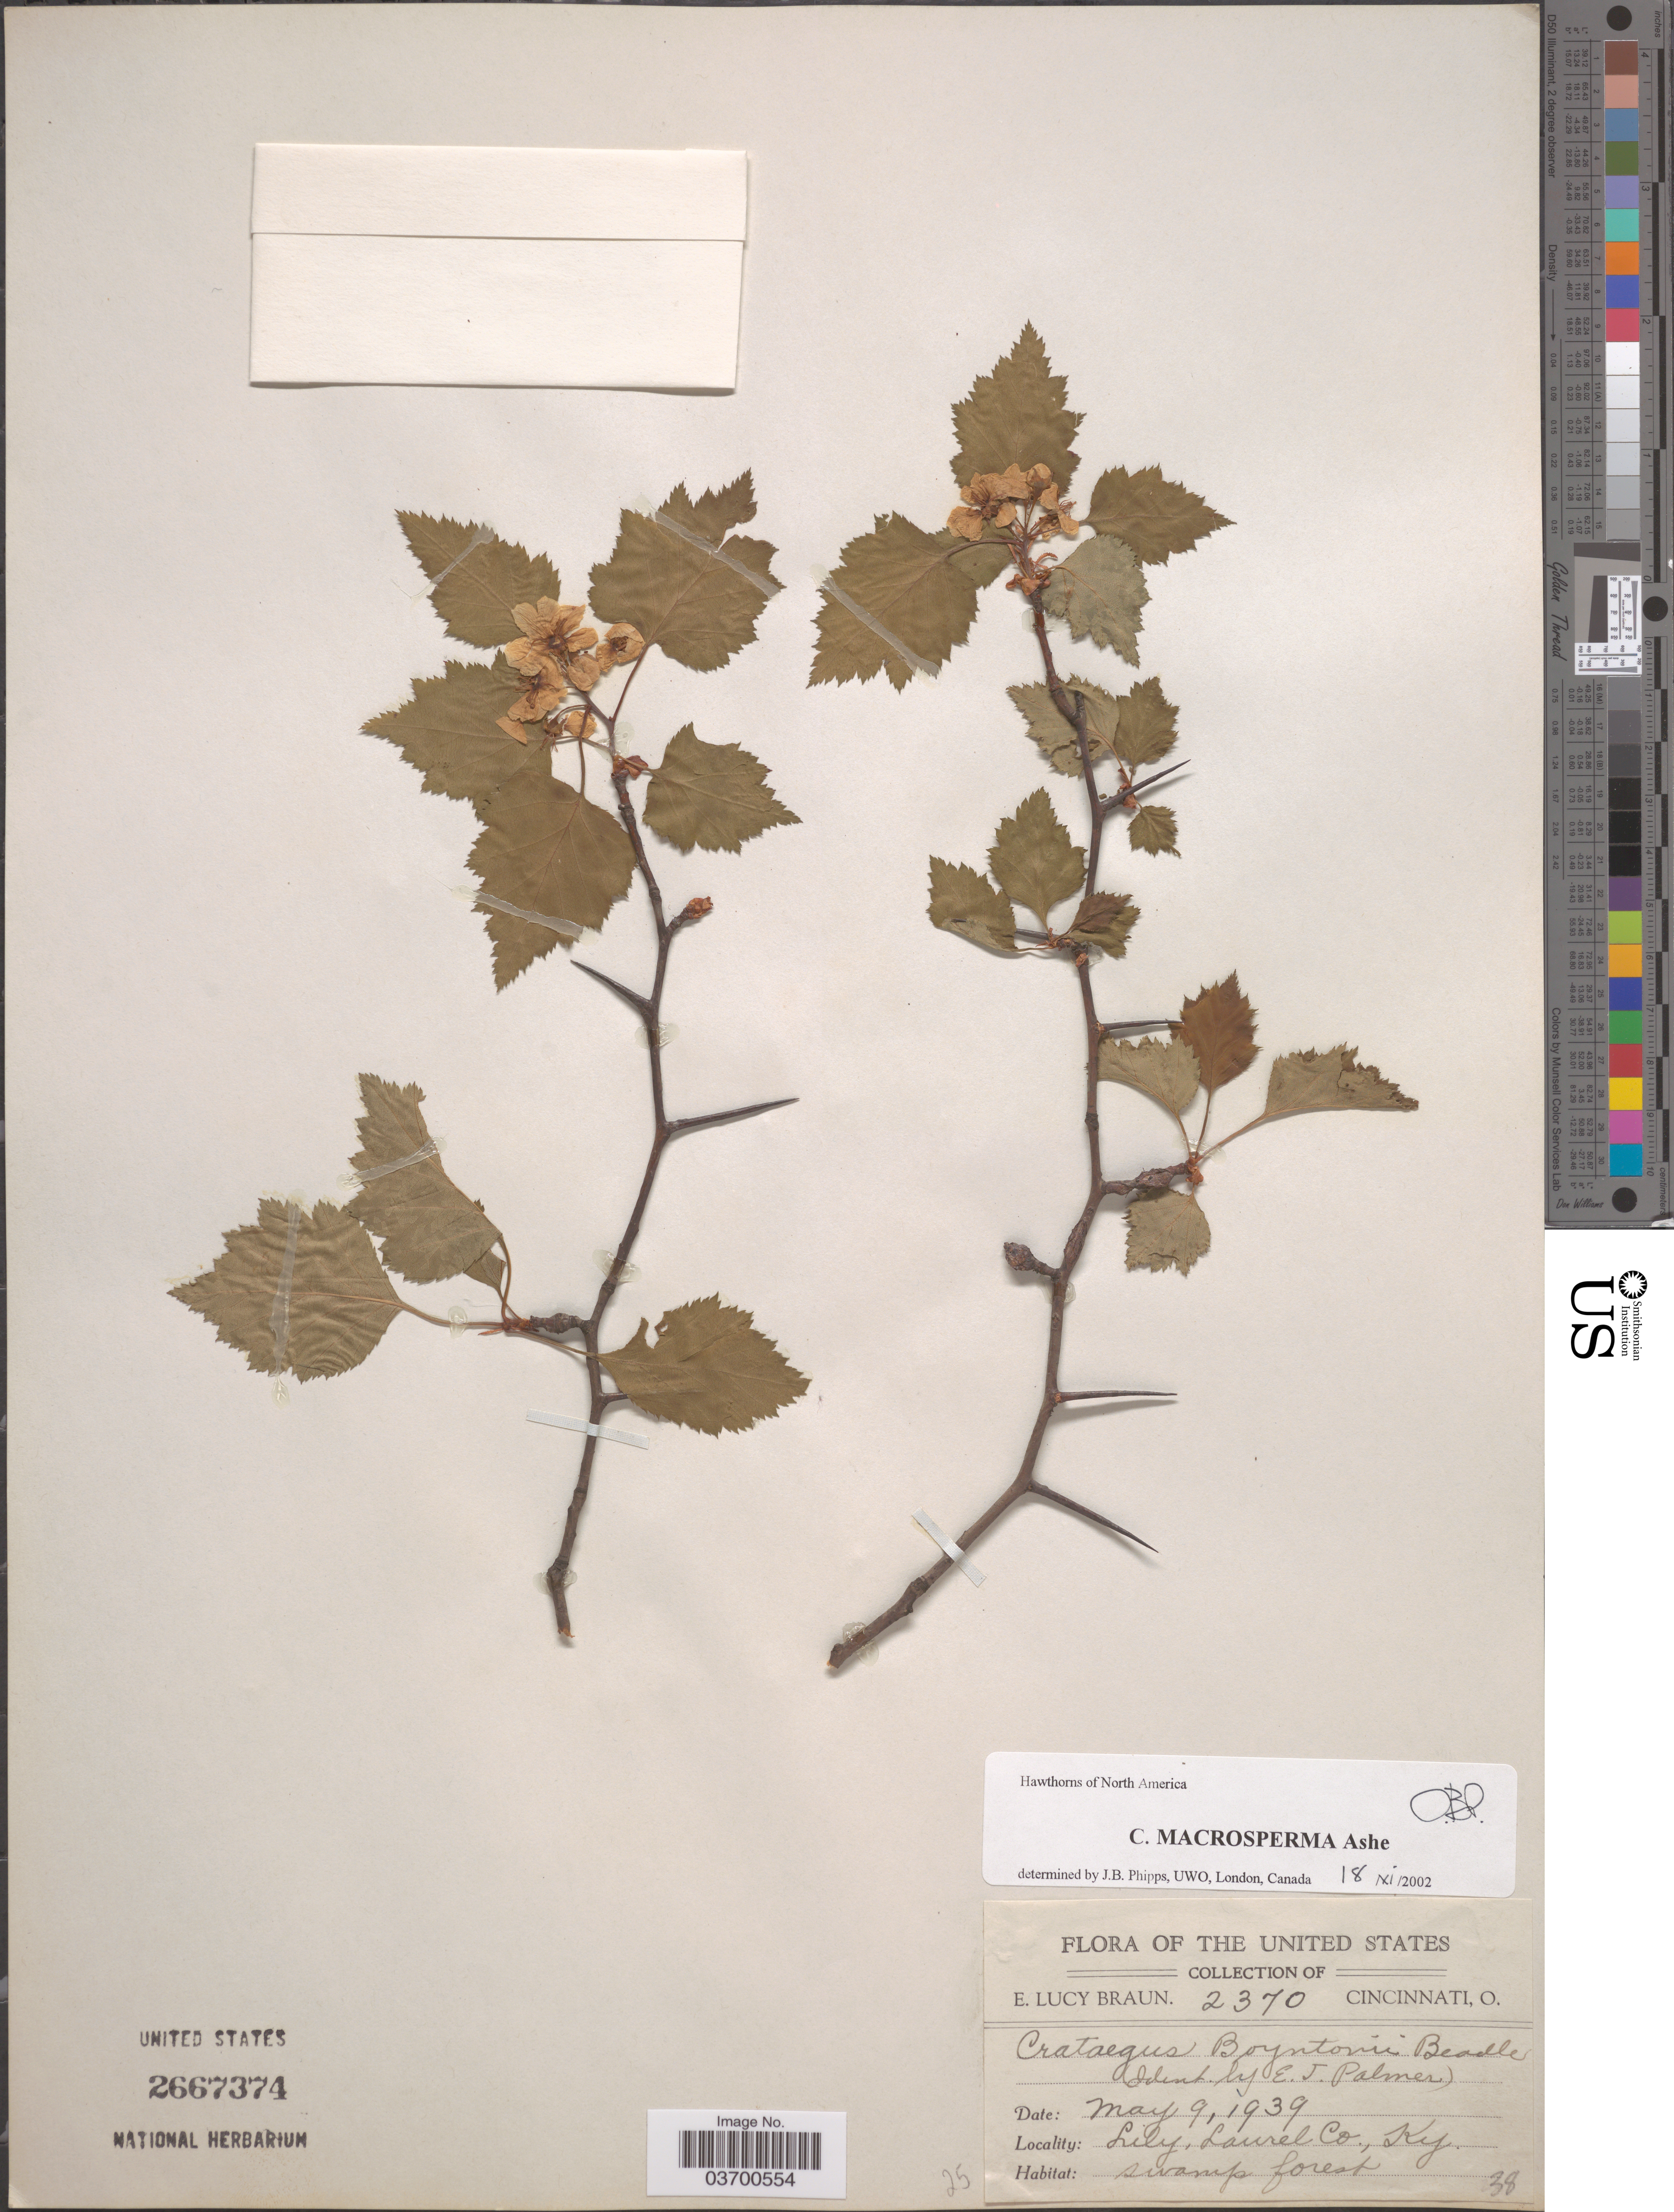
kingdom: Plantae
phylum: Tracheophyta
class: Magnoliopsida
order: Rosales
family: Rosaceae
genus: Crataegus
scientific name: Crataegus macrosperma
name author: Ashe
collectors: E. L. Braun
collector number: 2370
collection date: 1939-05-09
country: United States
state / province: Kentucky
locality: Lily, Laurel Co.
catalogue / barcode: US 2667374